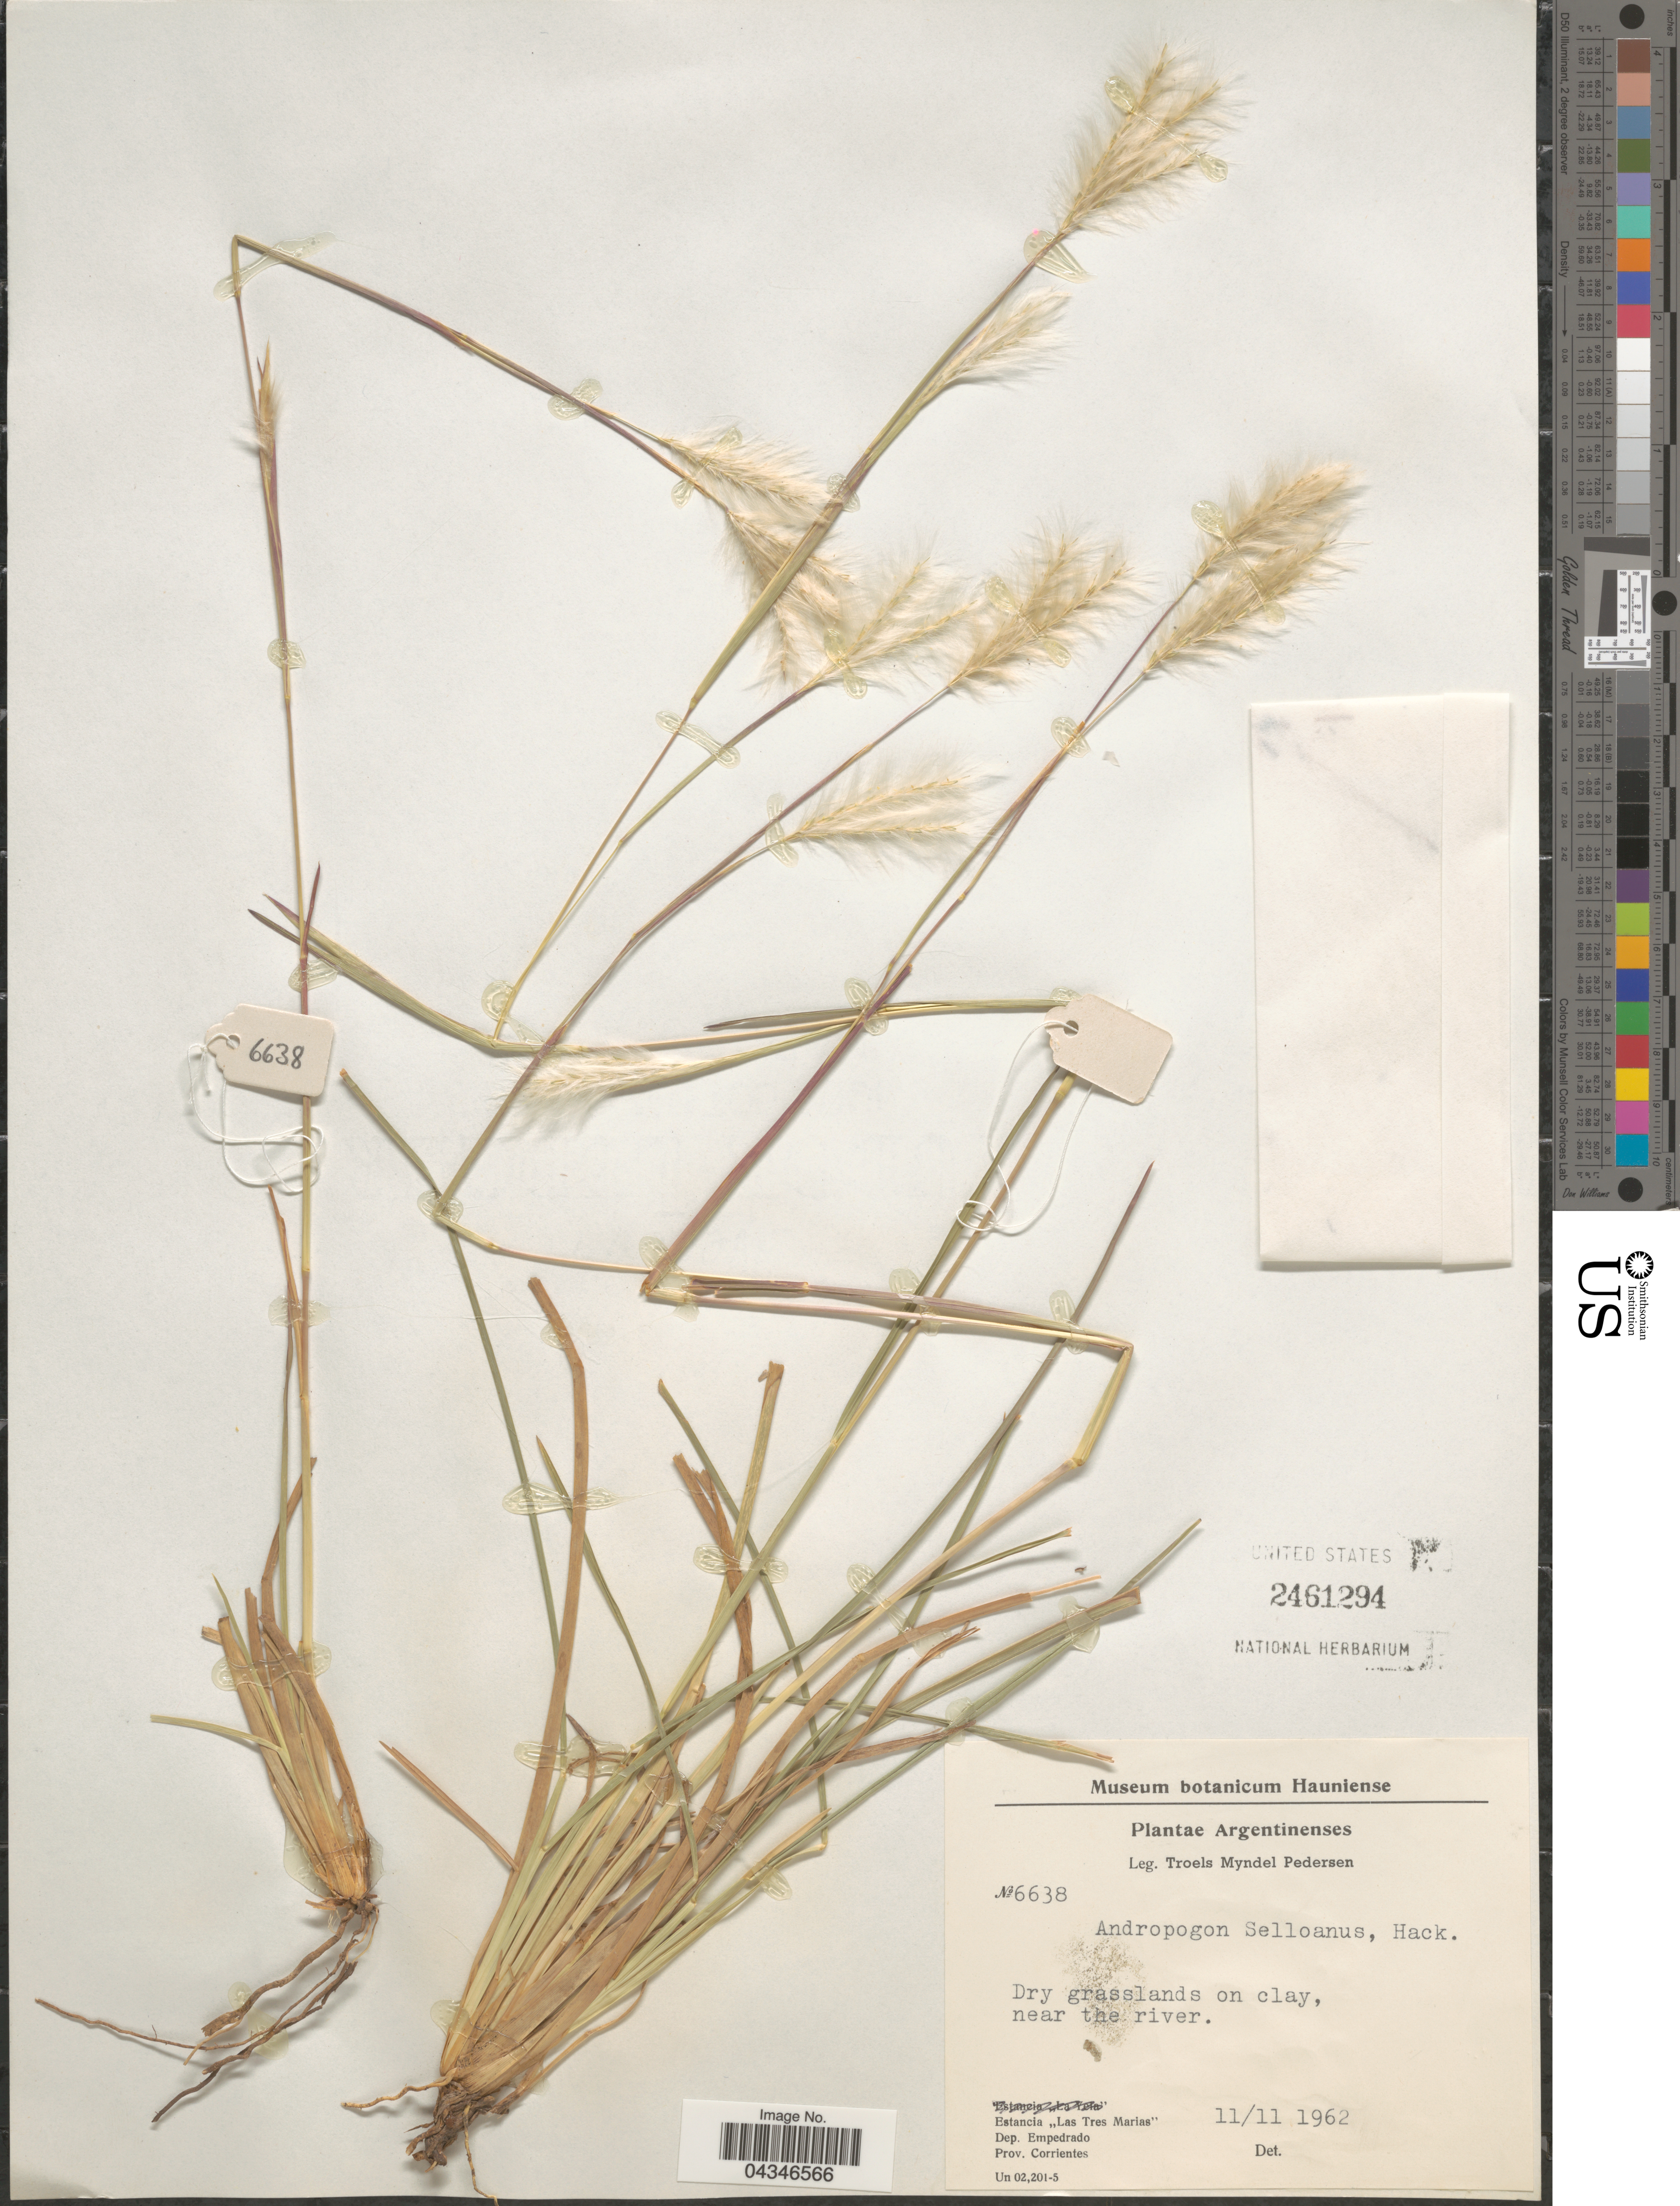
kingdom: Plantae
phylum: Tracheophyta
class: Liliopsida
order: Poales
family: Poaceae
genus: Andropogon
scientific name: Andropogon selloanus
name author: (Hack.) Hack.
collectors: T. Pederson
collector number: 6638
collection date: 1962-11-11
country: Argentina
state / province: Corrientes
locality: Estancia "Las Tres Marias". Dep. Empedrado.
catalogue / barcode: US 2461294